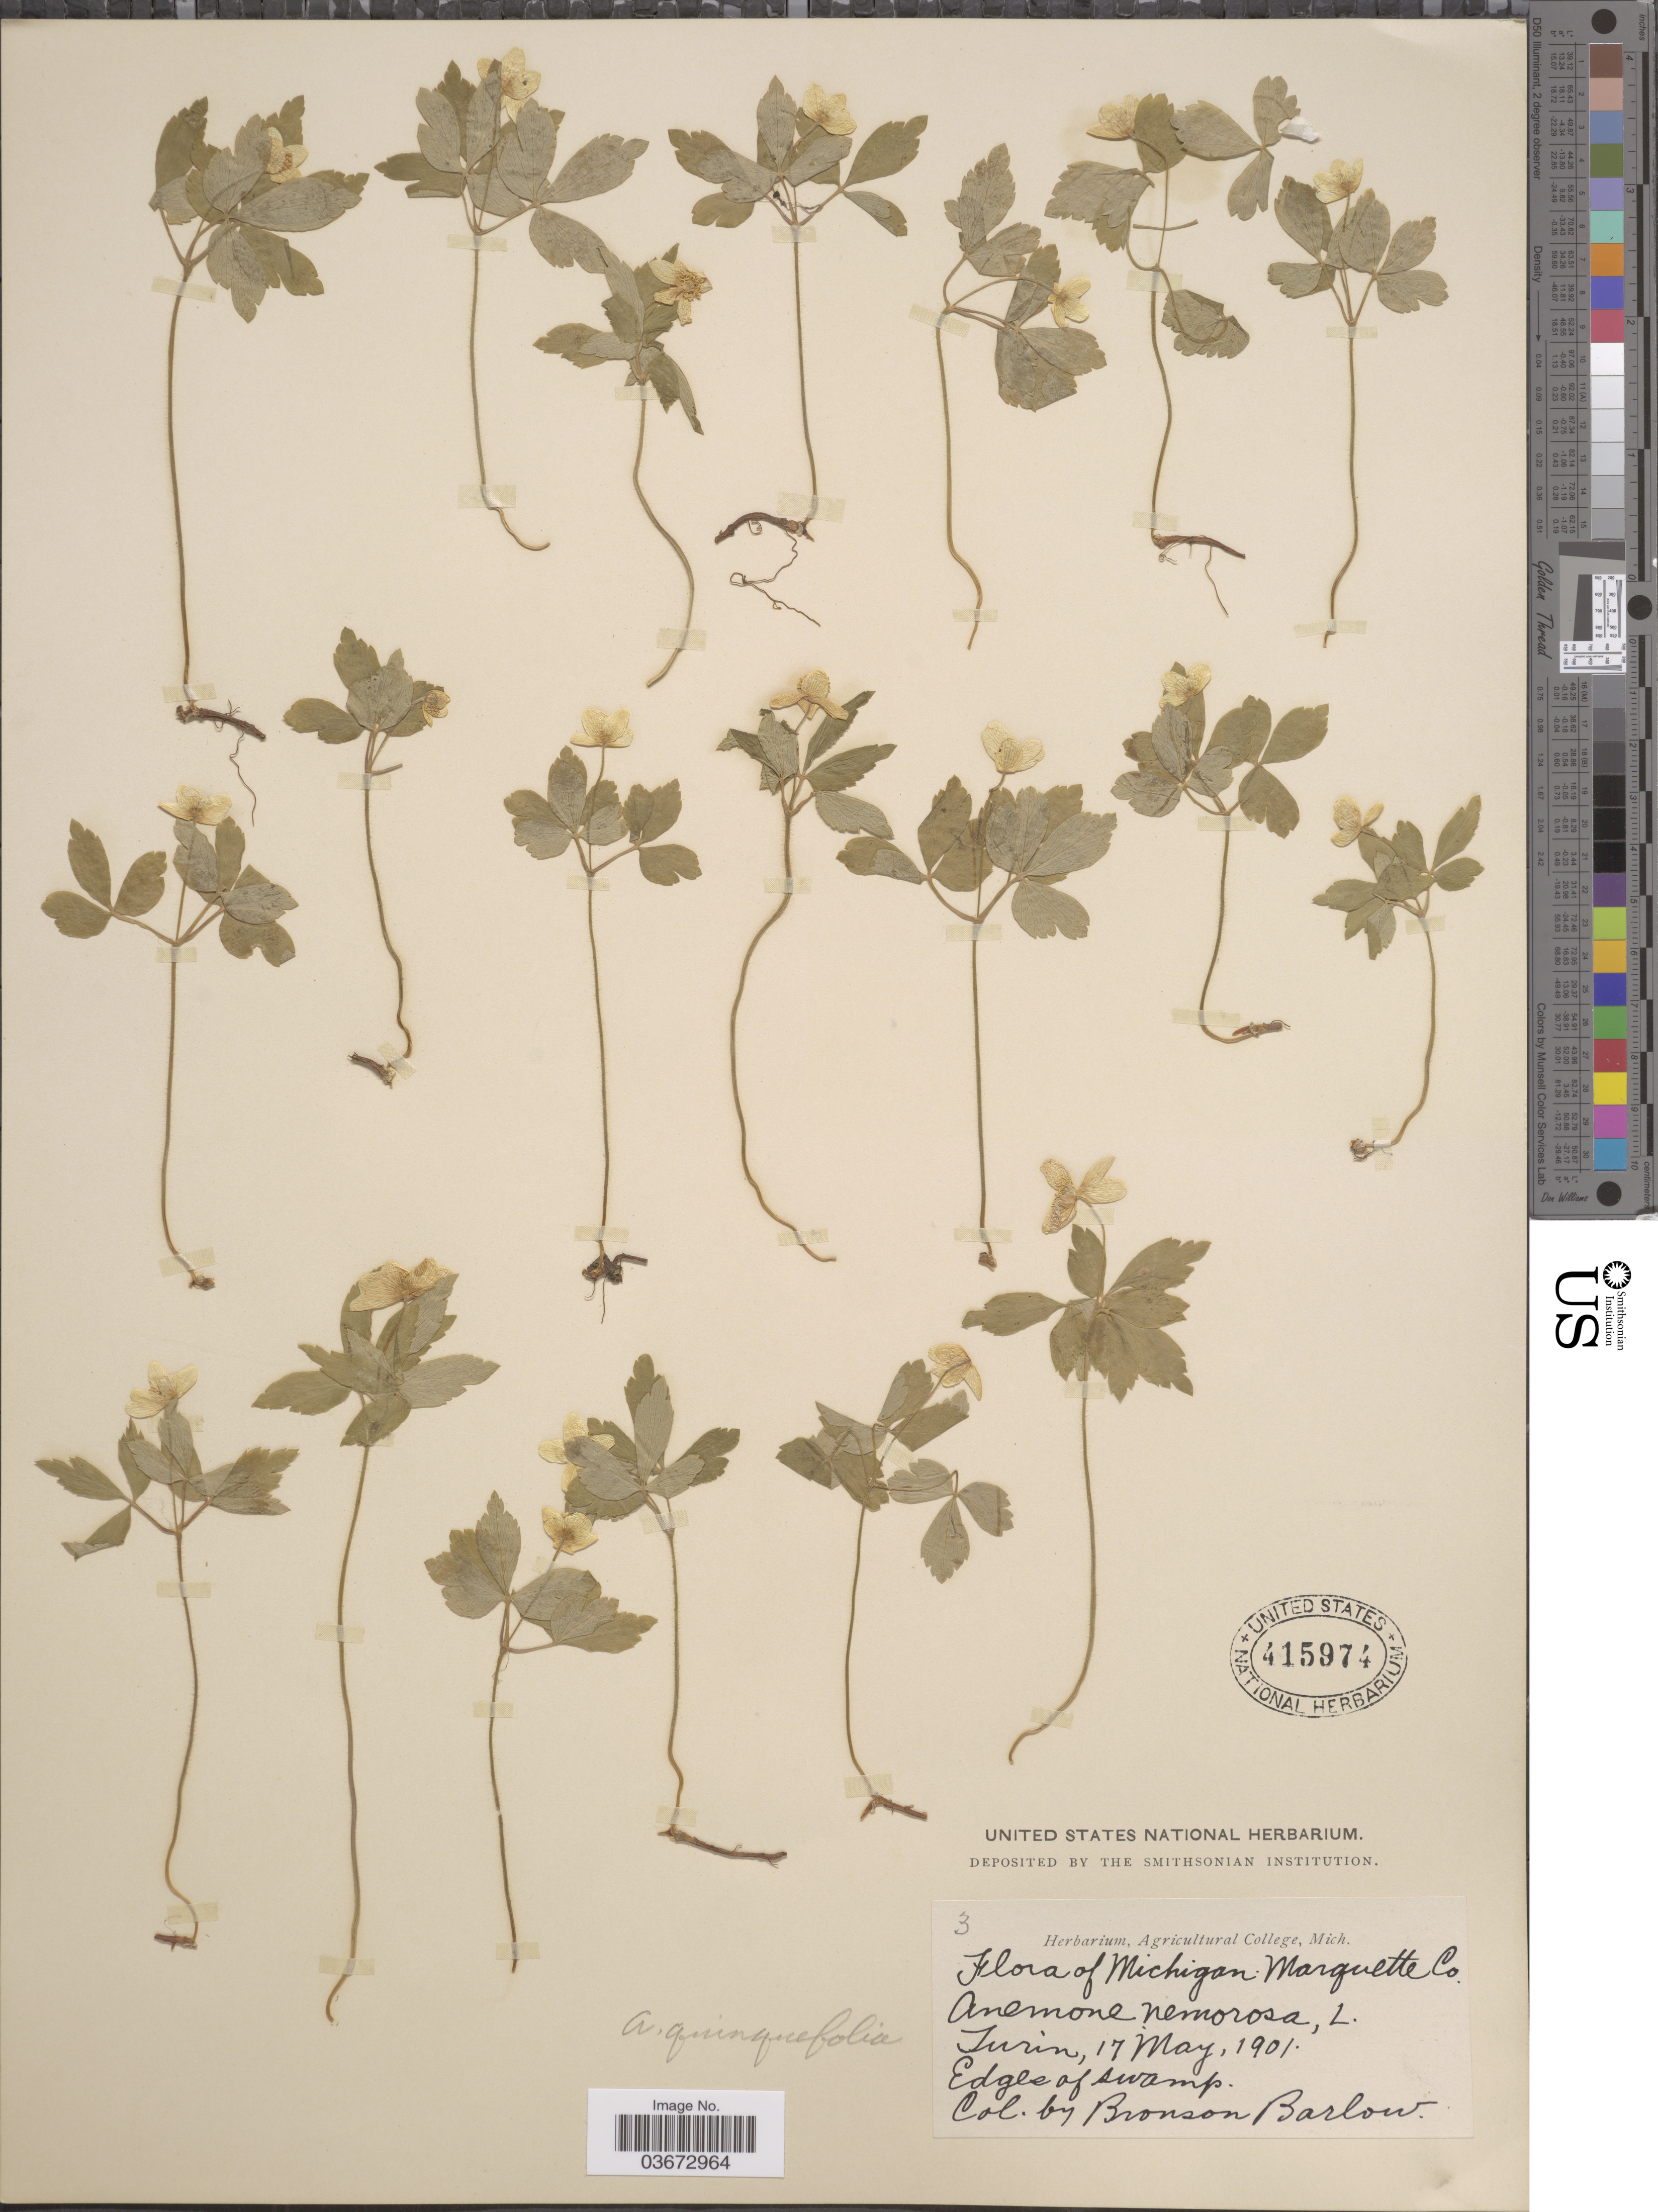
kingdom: Plantae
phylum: Tracheophyta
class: Magnoliopsida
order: Ranunculales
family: Ranunculaceae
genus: Anemone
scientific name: Anemone quinquefolia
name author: L.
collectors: Barlow, B.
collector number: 3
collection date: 1901-05-17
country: United States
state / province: Michigan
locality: Marquette Co. Turin. Edges of swamp.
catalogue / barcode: US 415974